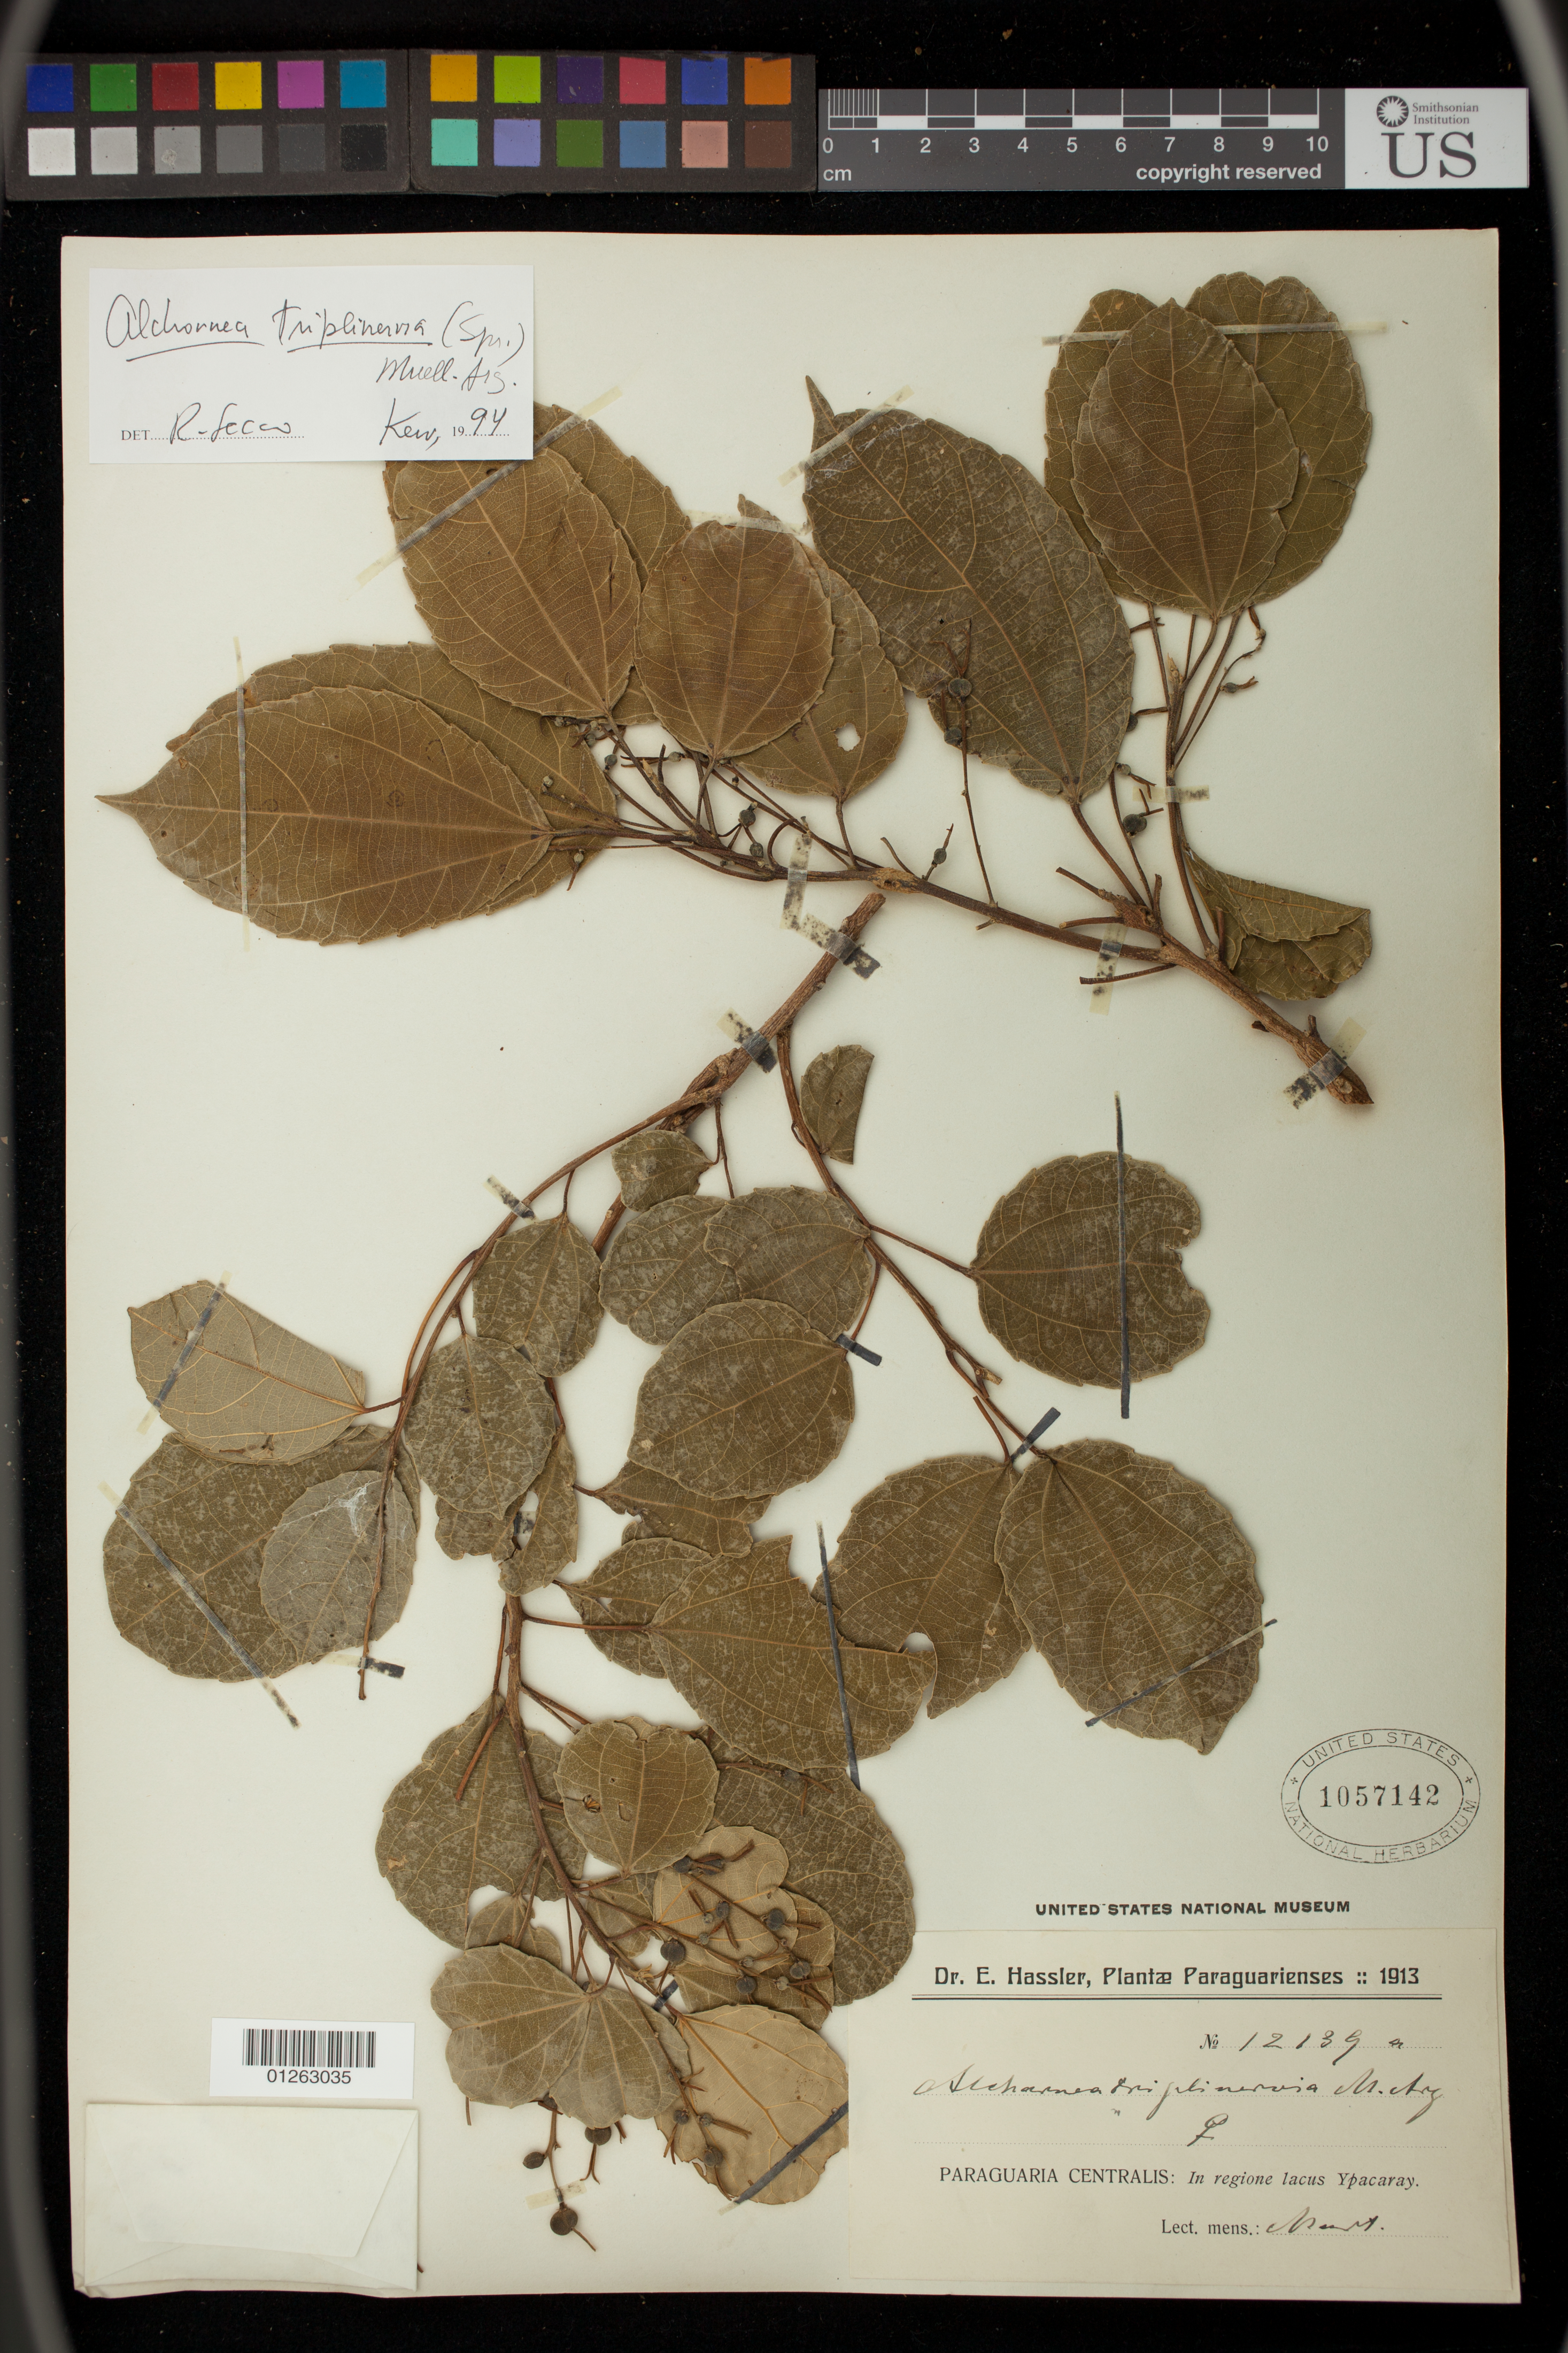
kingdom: Plantae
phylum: Tracheophyta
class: Magnoliopsida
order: Malpighiales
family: Euphorbiaceae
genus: Alchornea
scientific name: Alchornea triplinervia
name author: (Spreng.) Müll. Arg.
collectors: E. Hassler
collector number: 12139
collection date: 1913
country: Paraguay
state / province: Central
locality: Paraguaria Centralis: In regione lacus Ypacaray [Ypacarai]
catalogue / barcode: US 1057142